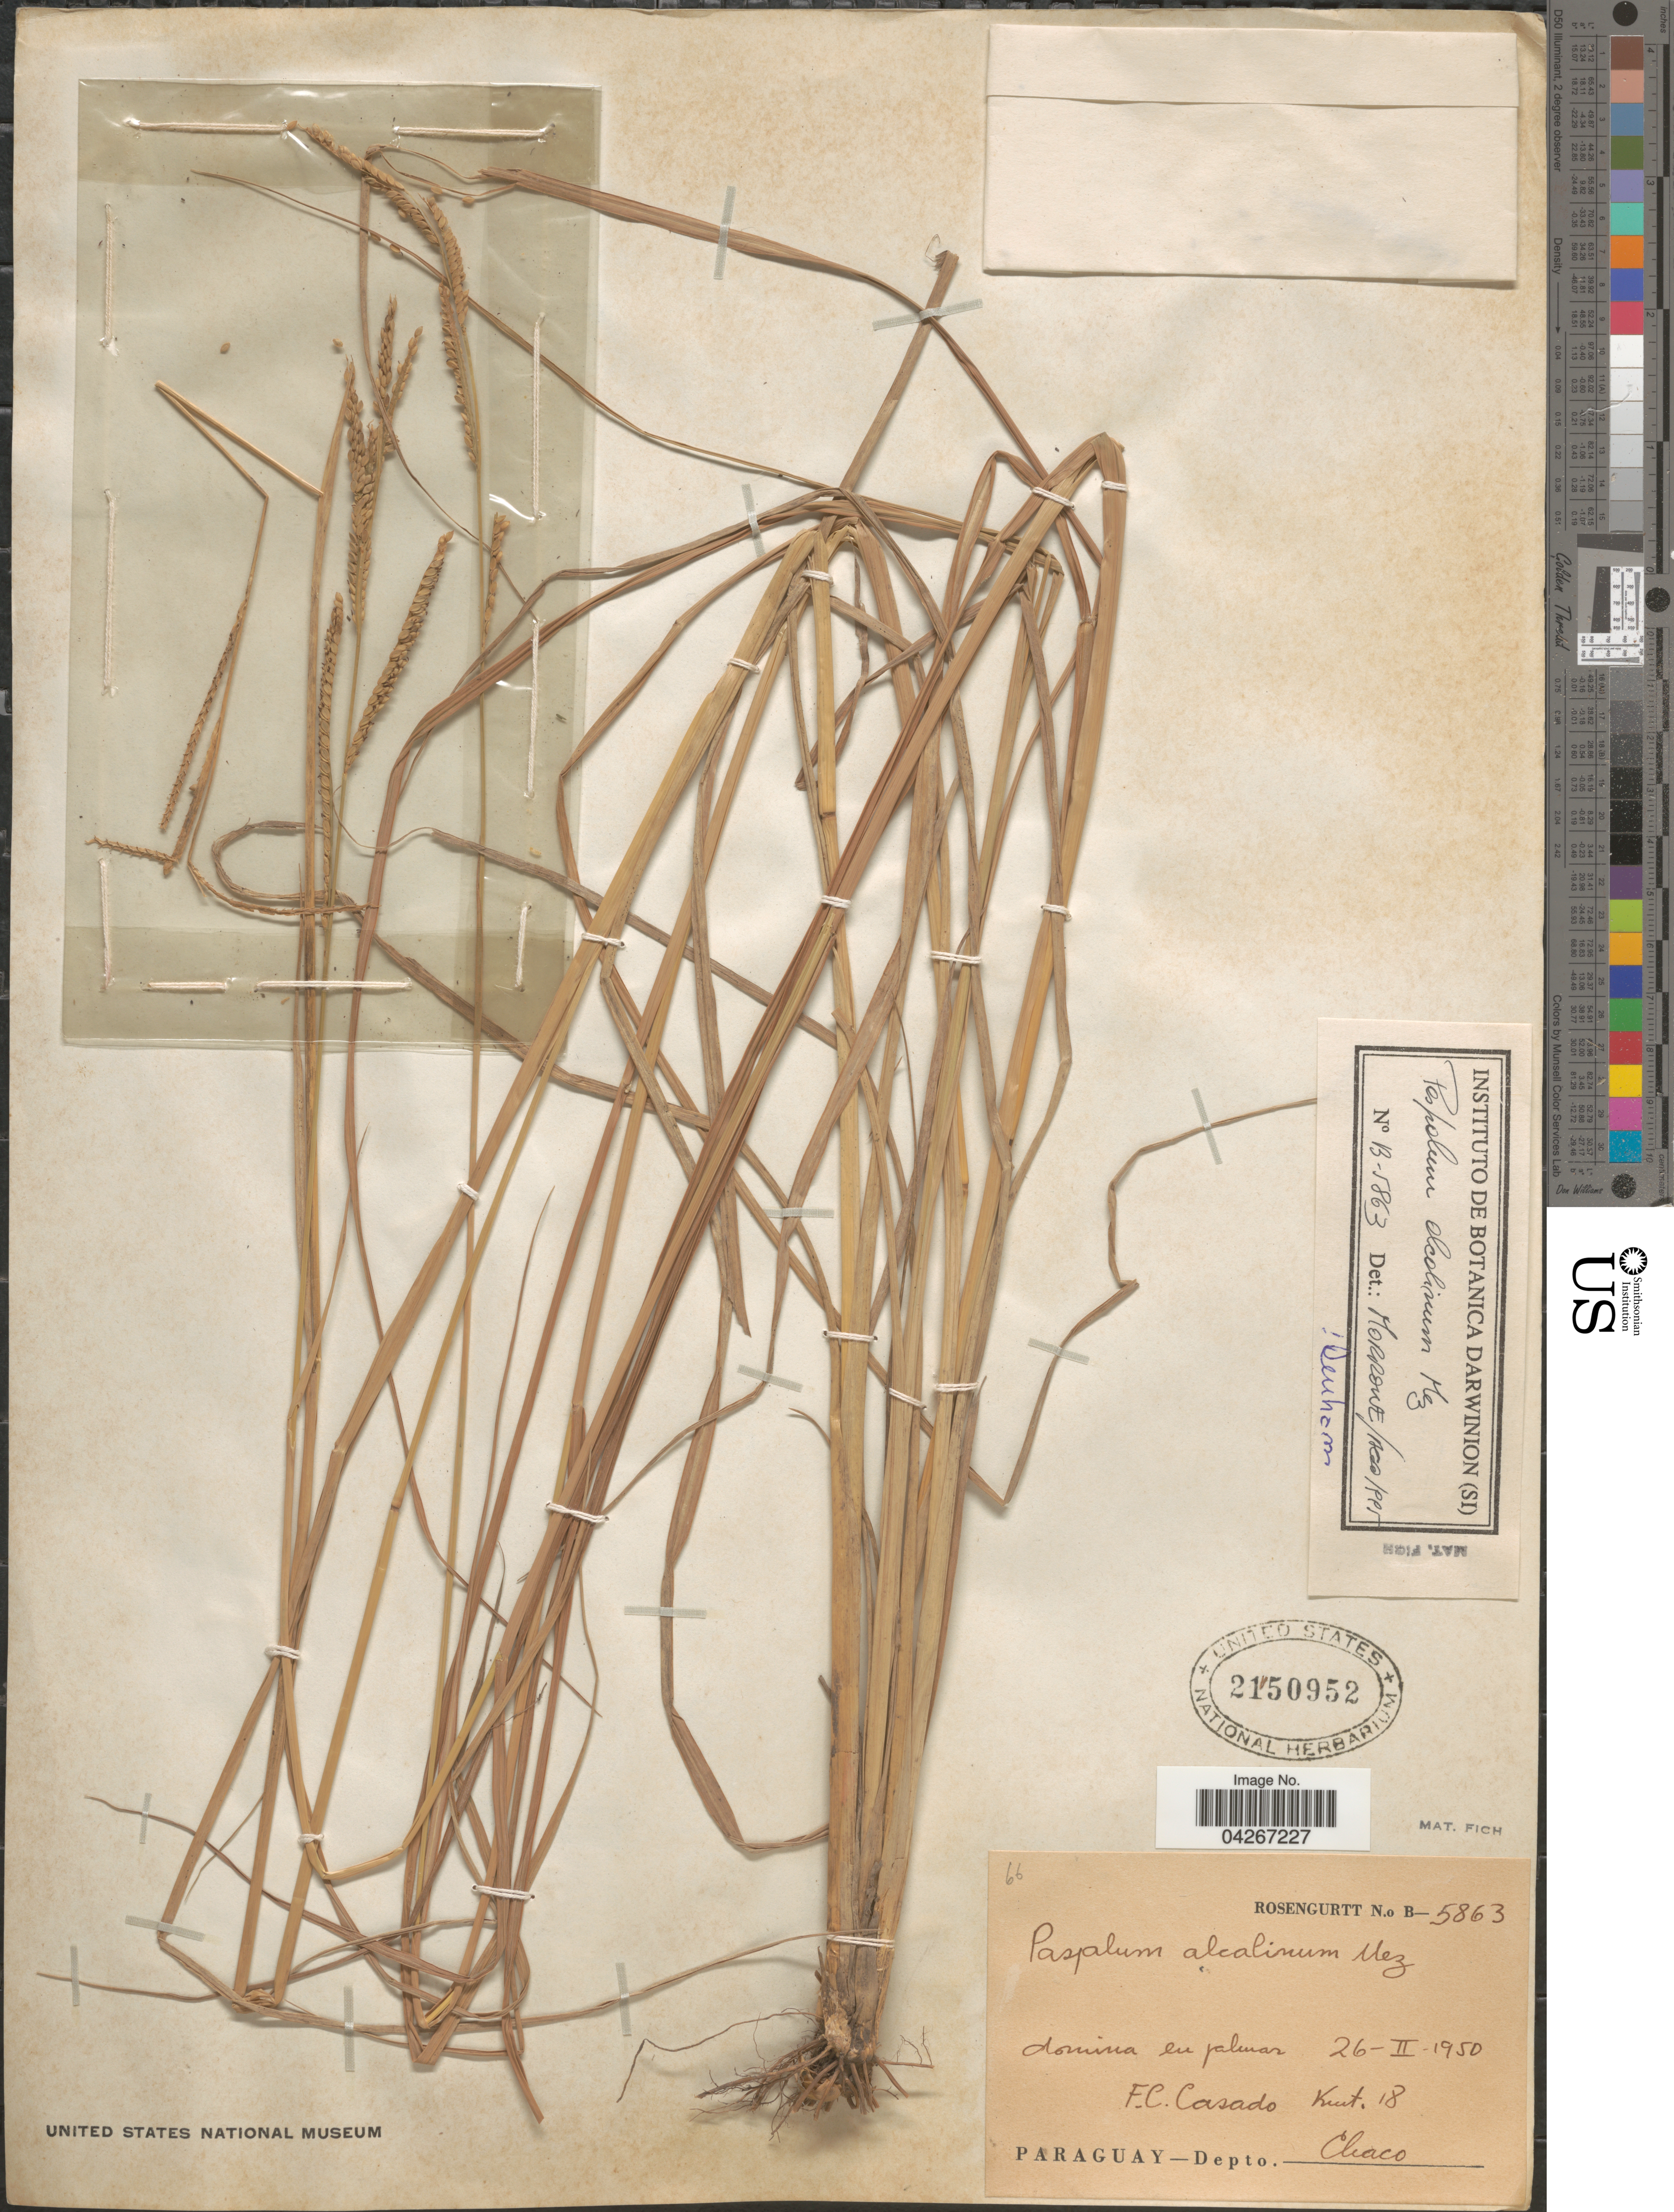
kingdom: Plantae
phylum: Tracheophyta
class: Liliopsida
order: Poales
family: Poaceae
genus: Paspalum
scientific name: Paspalum alcalinum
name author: Mez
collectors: Rosengurtt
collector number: B-5863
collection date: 1950-02-26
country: Argentina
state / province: Chaco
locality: F.C. Casado Kmt. 18. Depto. Chaco.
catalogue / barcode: US 2150952